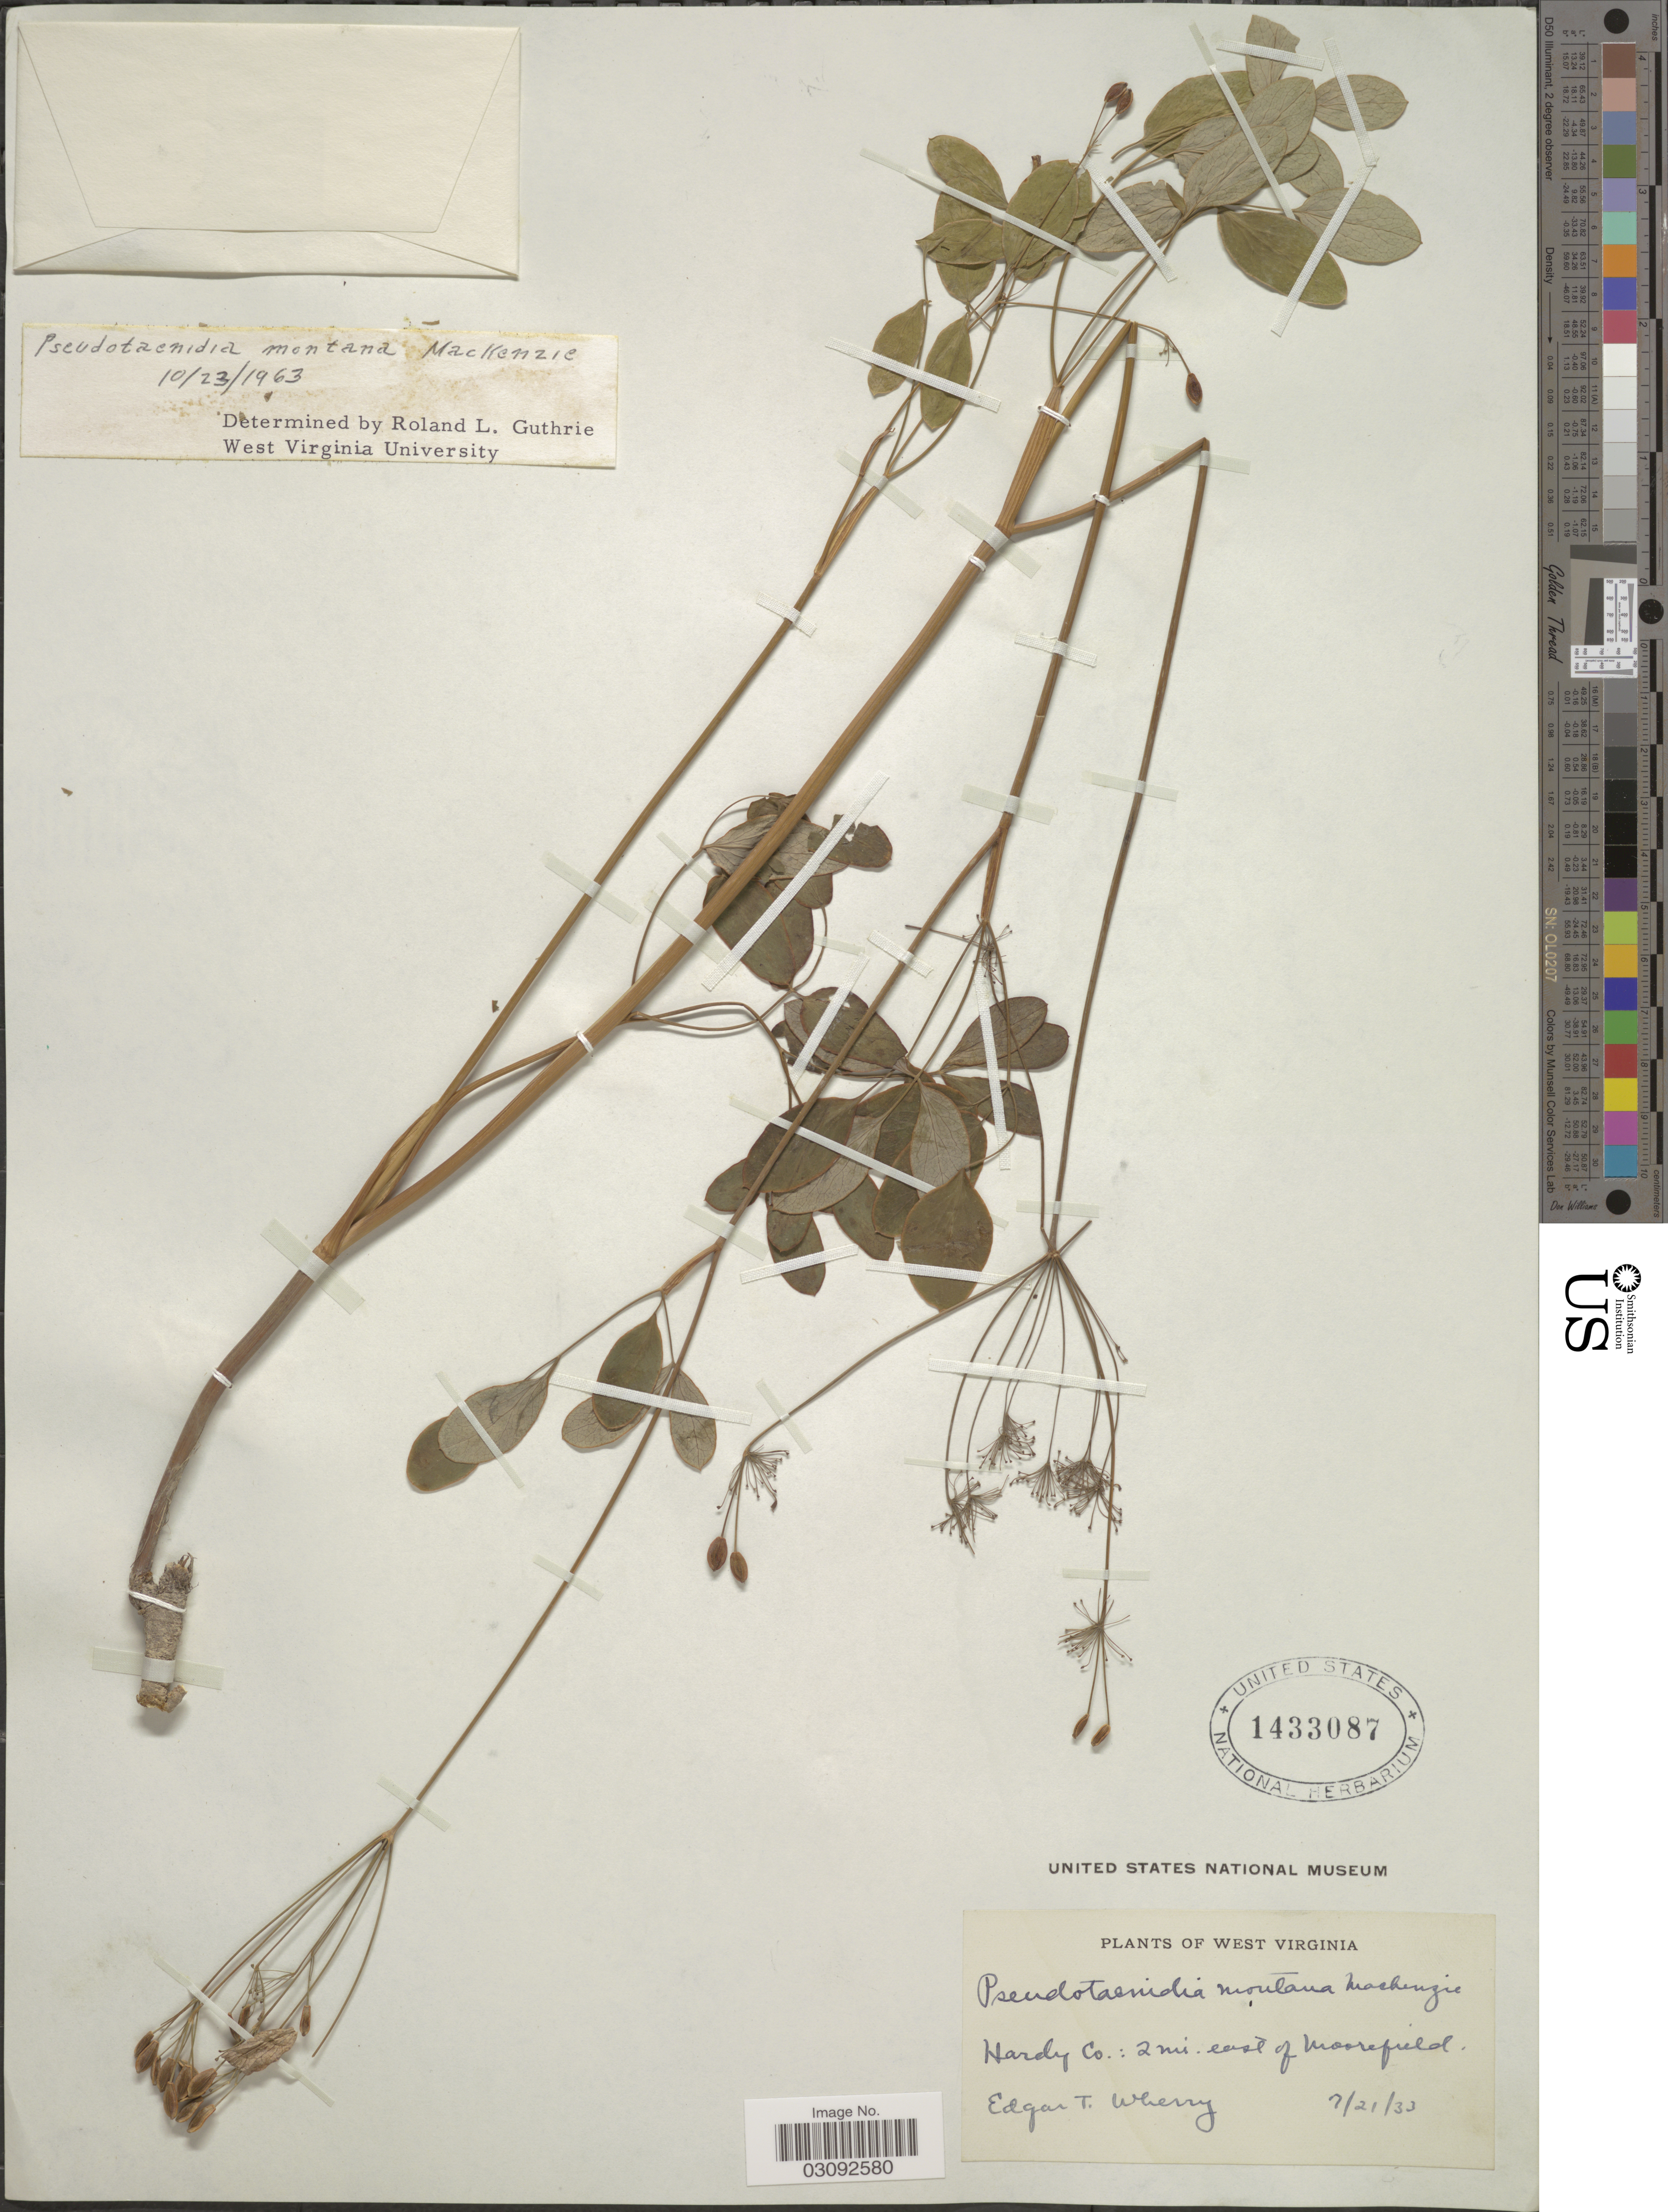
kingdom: Plantae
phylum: Tracheophyta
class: Magnoliopsida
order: Apiales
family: Apiaceae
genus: Pseudotaenidia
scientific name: Pseudotaenidia montana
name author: Mack.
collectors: E. T. Wherry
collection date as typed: Transcribed d/m/y: 21/7/33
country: United States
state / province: West Virginia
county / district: Hardy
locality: Hardy Co.: 2 mi. east of Moorefield.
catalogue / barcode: US 1433087